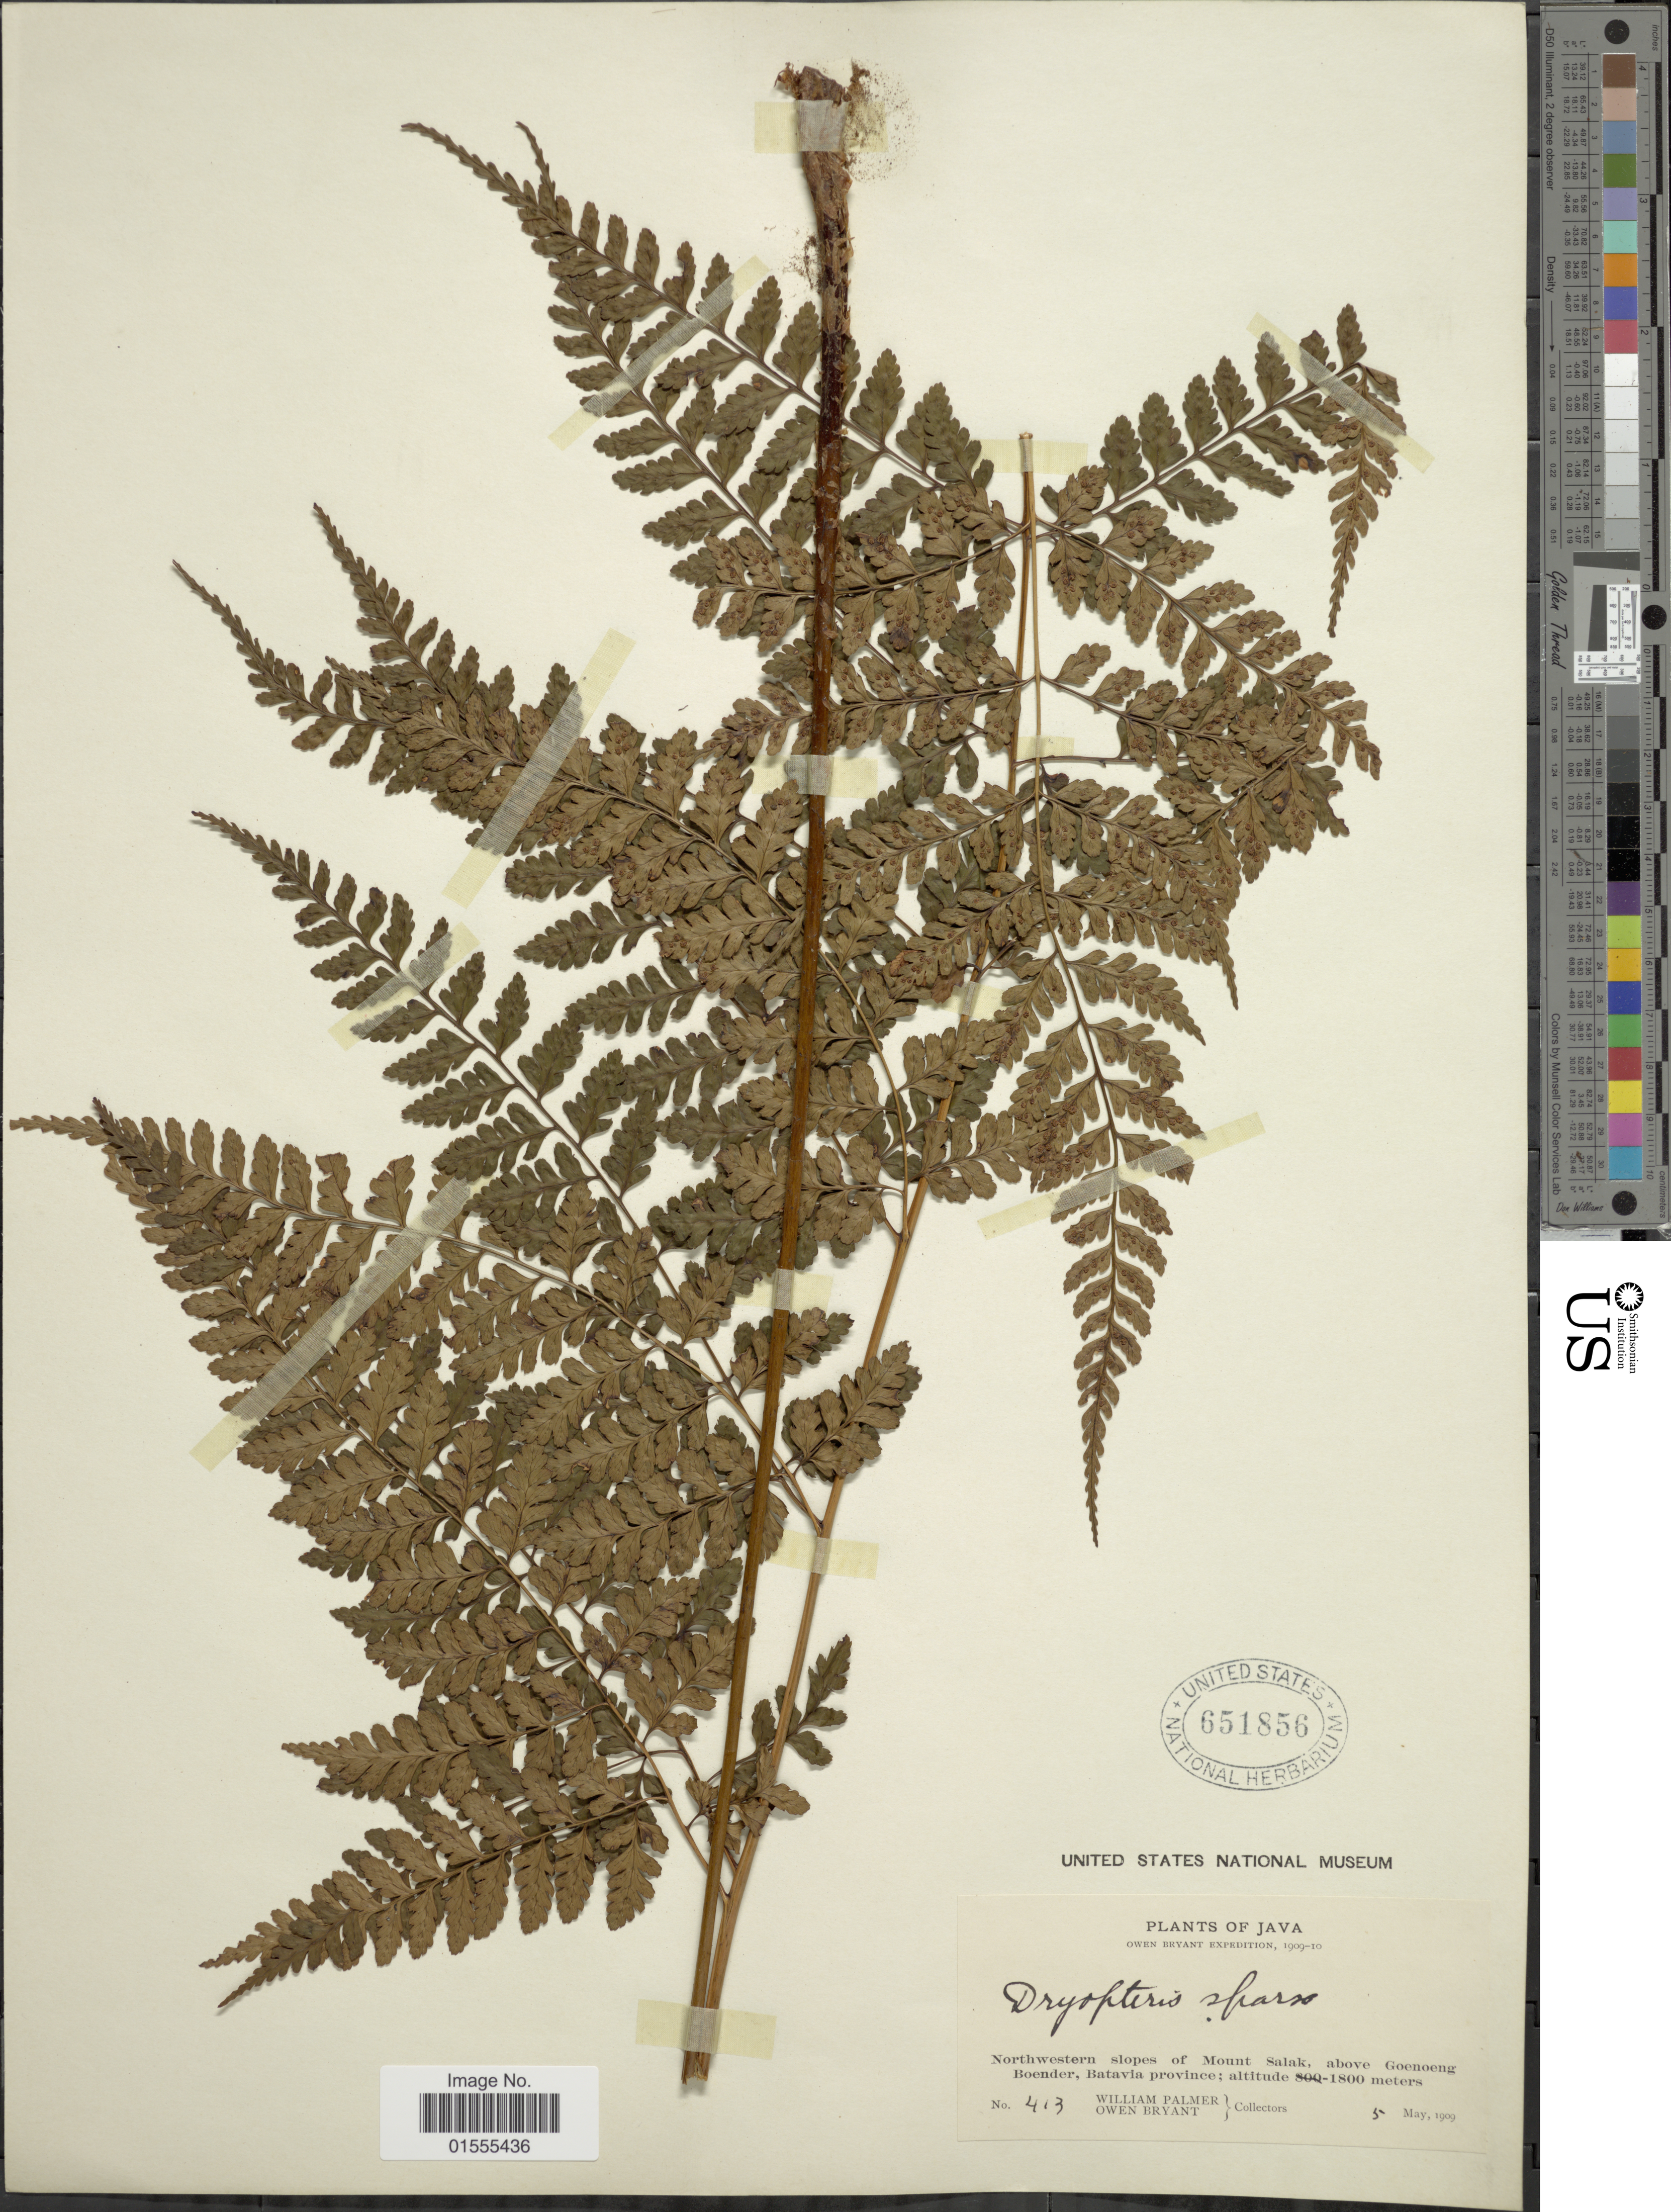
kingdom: Plantae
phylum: Tracheophyta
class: Polypodiopsida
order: Polypodiales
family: Dryopteridaceae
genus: Dryopteris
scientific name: Dryopteris sparsa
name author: (D. Don) Kuntze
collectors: W. Palmer & O. Bryant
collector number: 413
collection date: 1909-05-05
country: Indonesia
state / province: Java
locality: Northwestern slopes of Mount Salak, above Goenoeng Boender, Batavia province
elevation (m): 1800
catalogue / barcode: US 651856